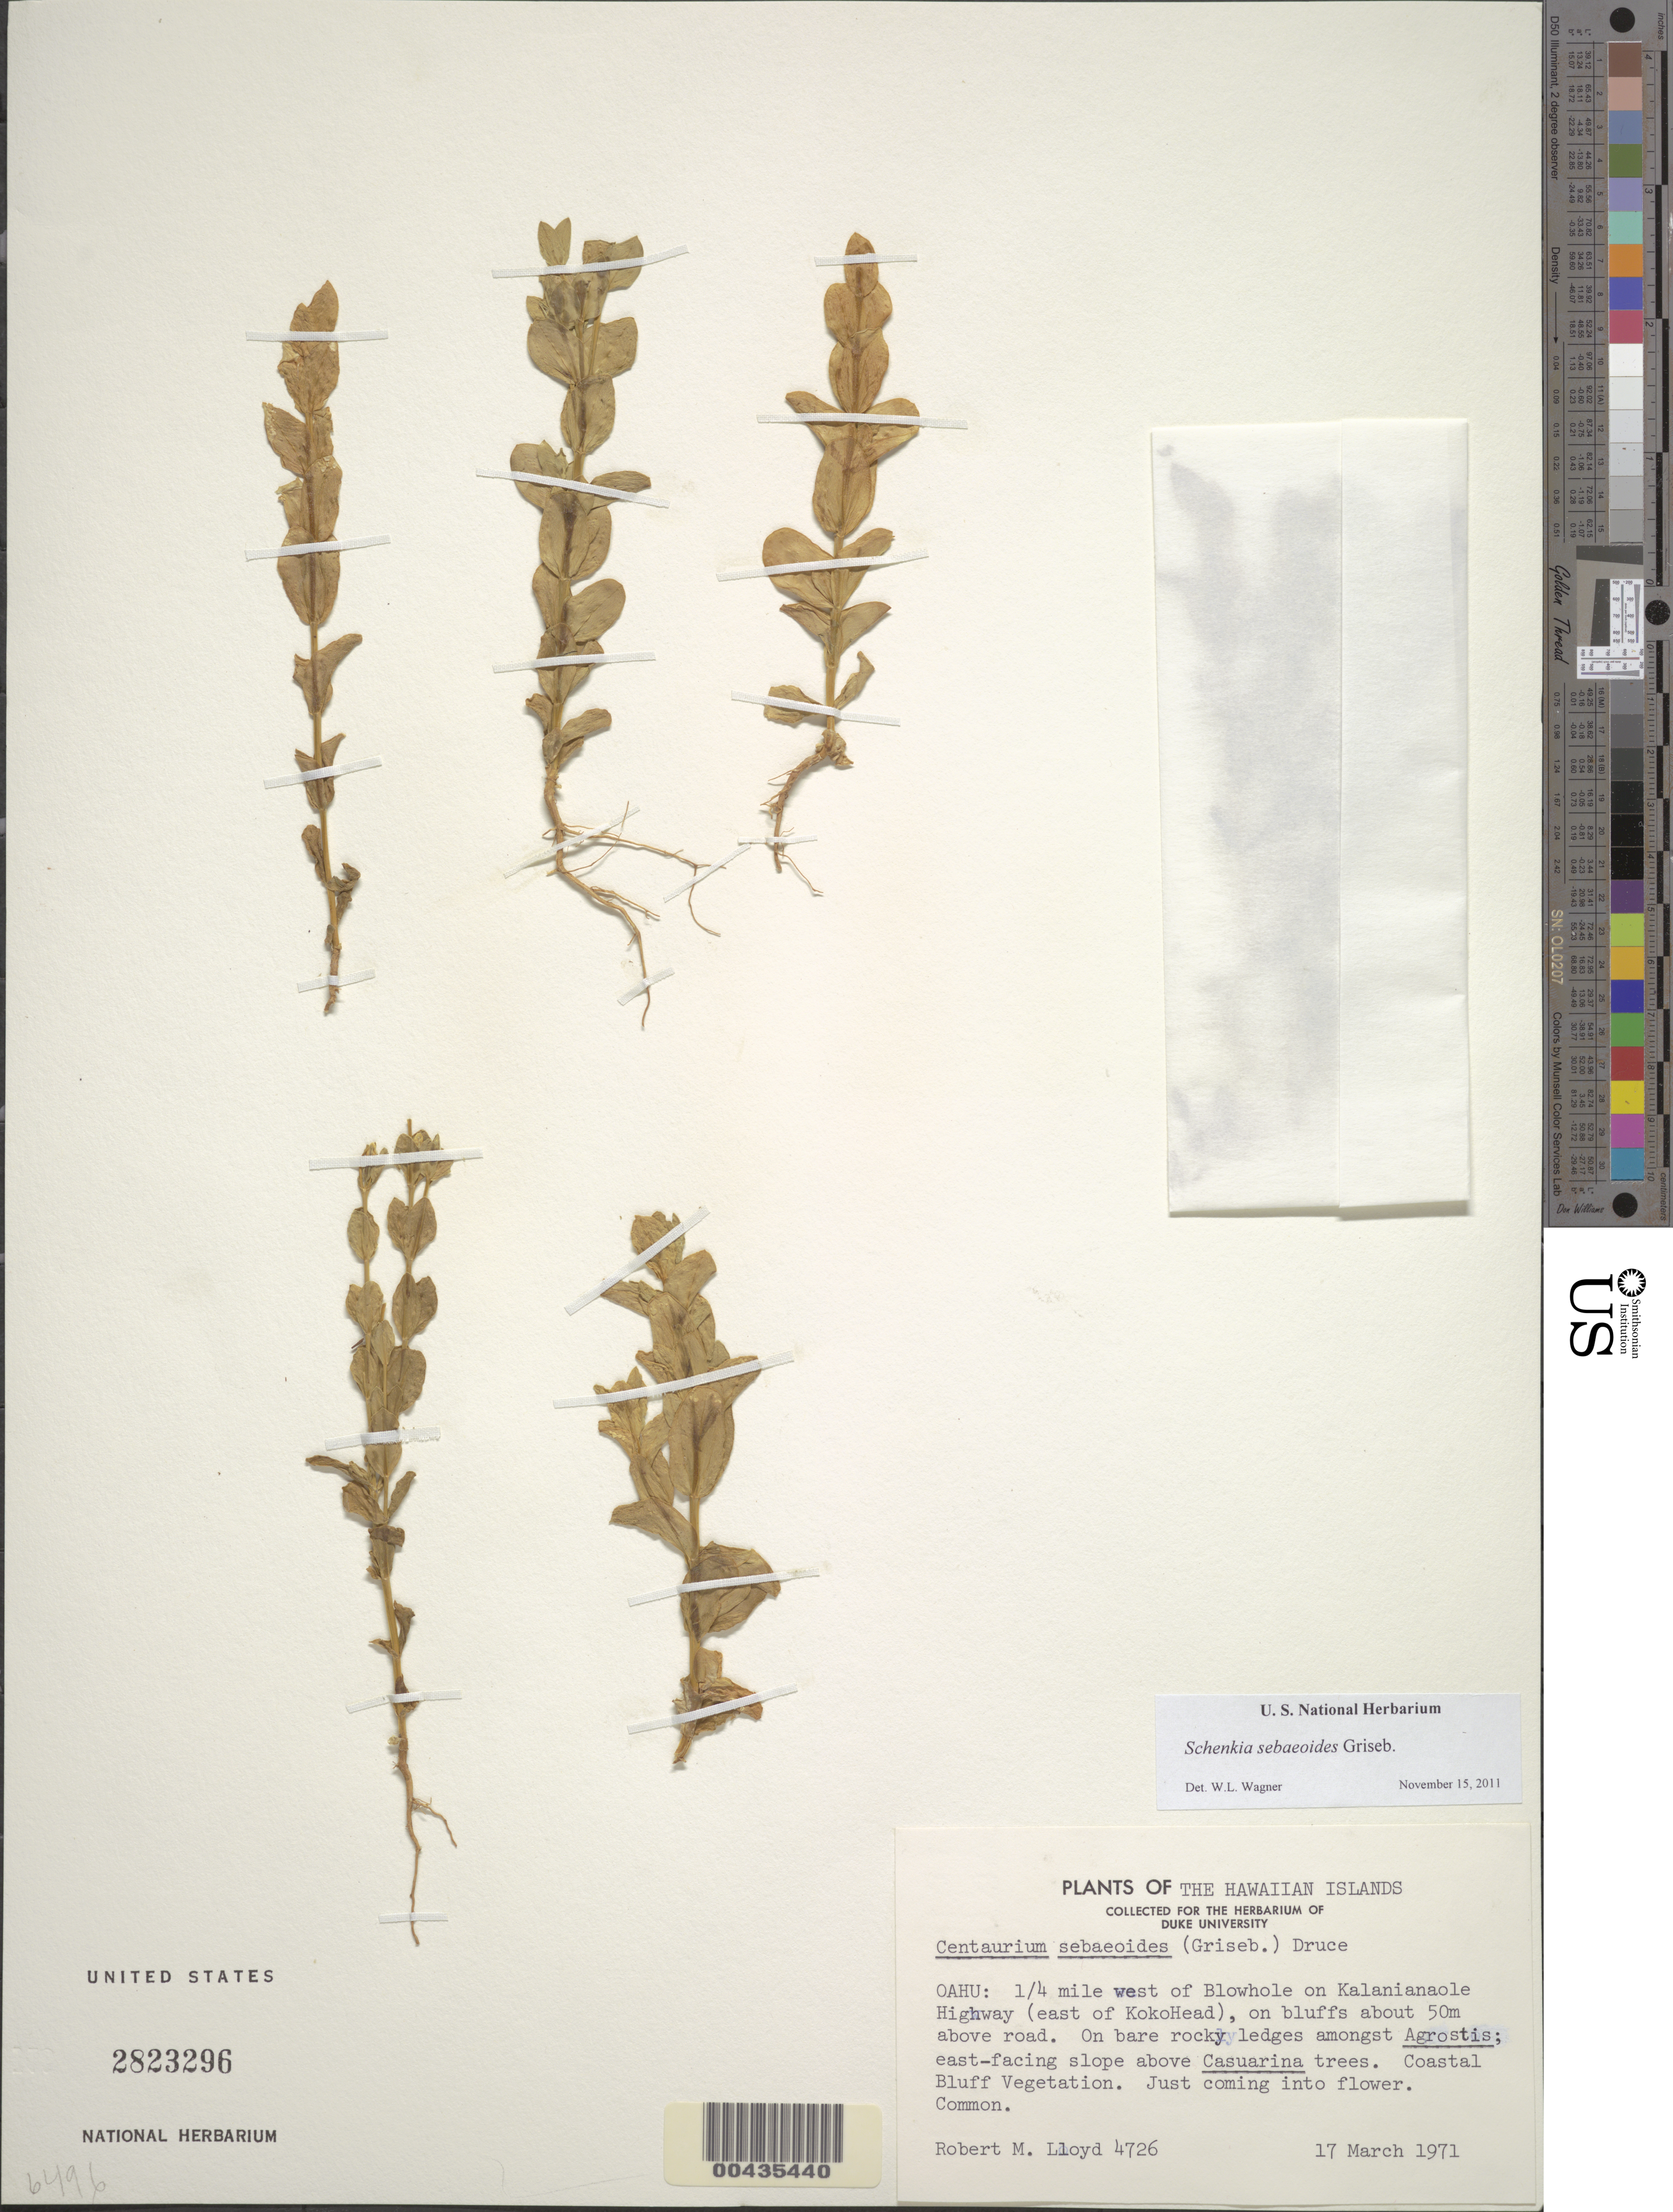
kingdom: Plantae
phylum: Tracheophyta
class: Magnoliopsida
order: Gentianales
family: Gentianaceae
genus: Schenkia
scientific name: Schenkia sebaeoides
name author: (A. Gray) Griseb.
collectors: R. M. Lloyd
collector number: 4726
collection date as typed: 17 Mar 1971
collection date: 1971-03-17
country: United States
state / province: Hawaii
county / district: Honolulu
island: Oahu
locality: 0.25 mi W of Blowhole on Kalanianaole Highway (E of Koko Head)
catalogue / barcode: US 2823296